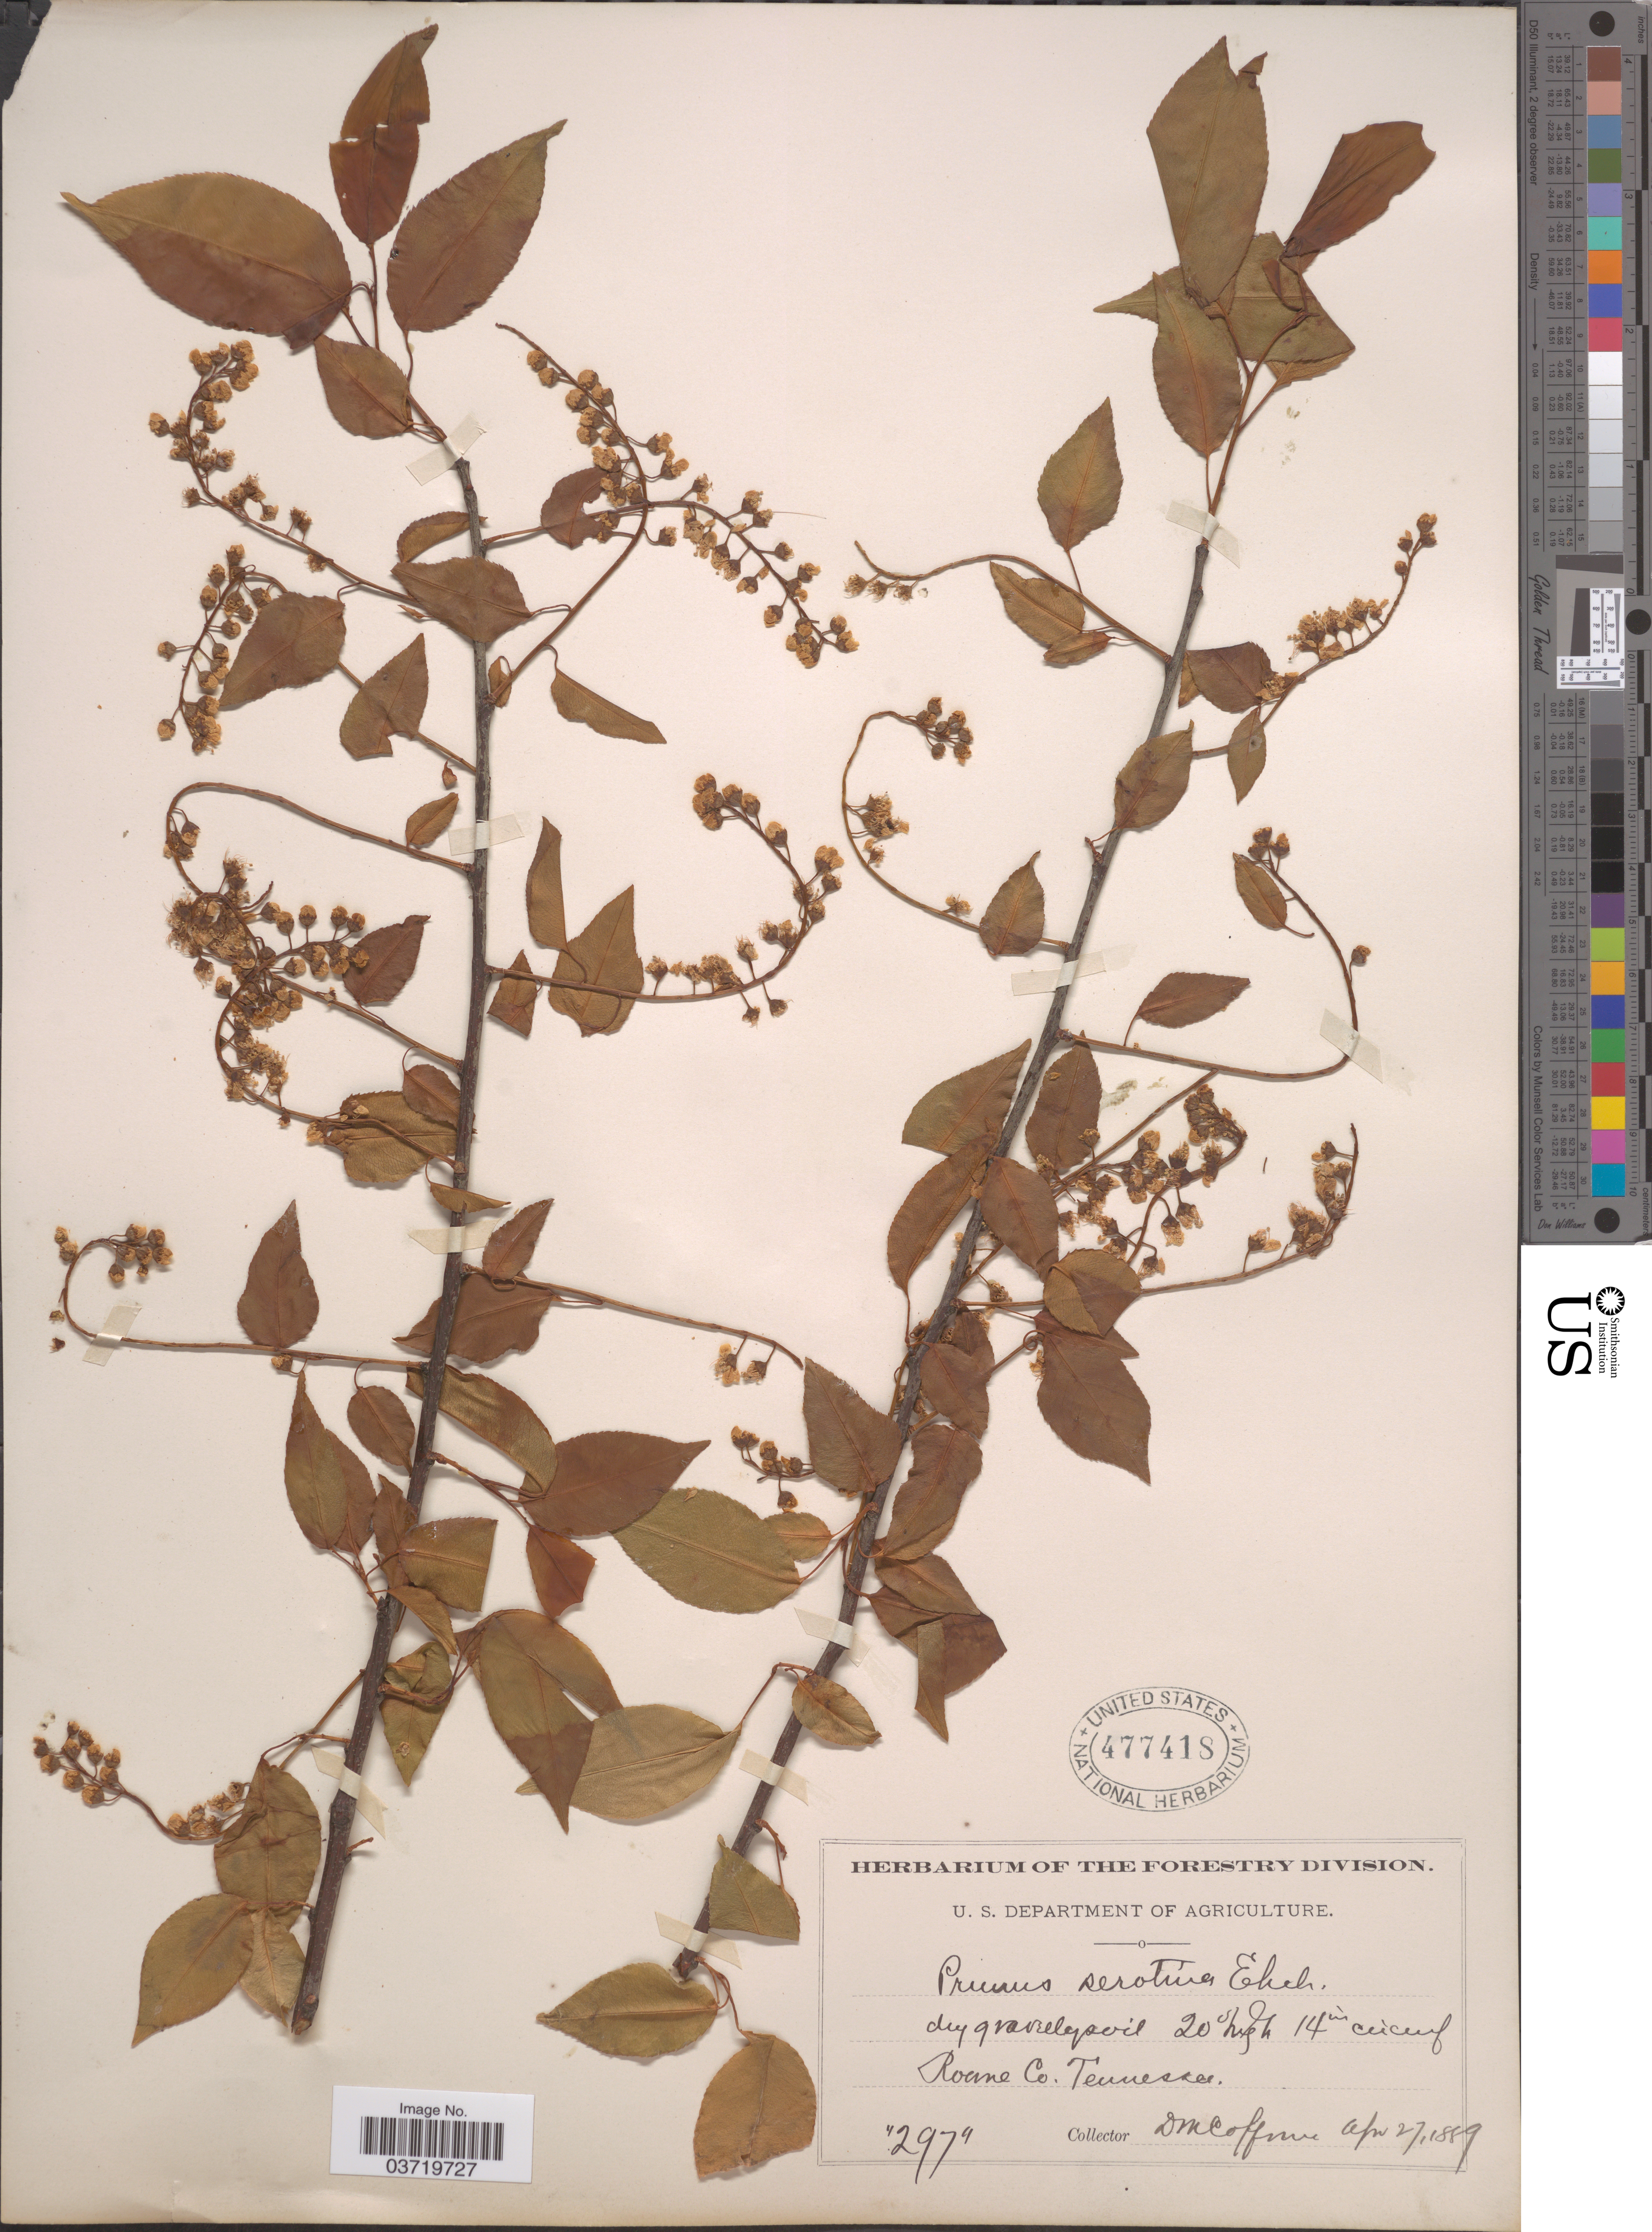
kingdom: Plantae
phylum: Tracheophyta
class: Magnoliopsida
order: Rosales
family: Rosaceae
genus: Prunus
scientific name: Prunus serotina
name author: Ehrh.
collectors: D. M. Coffman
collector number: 297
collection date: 1889-04-27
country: United States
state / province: Tennessee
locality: Roane Co.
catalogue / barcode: US 477418